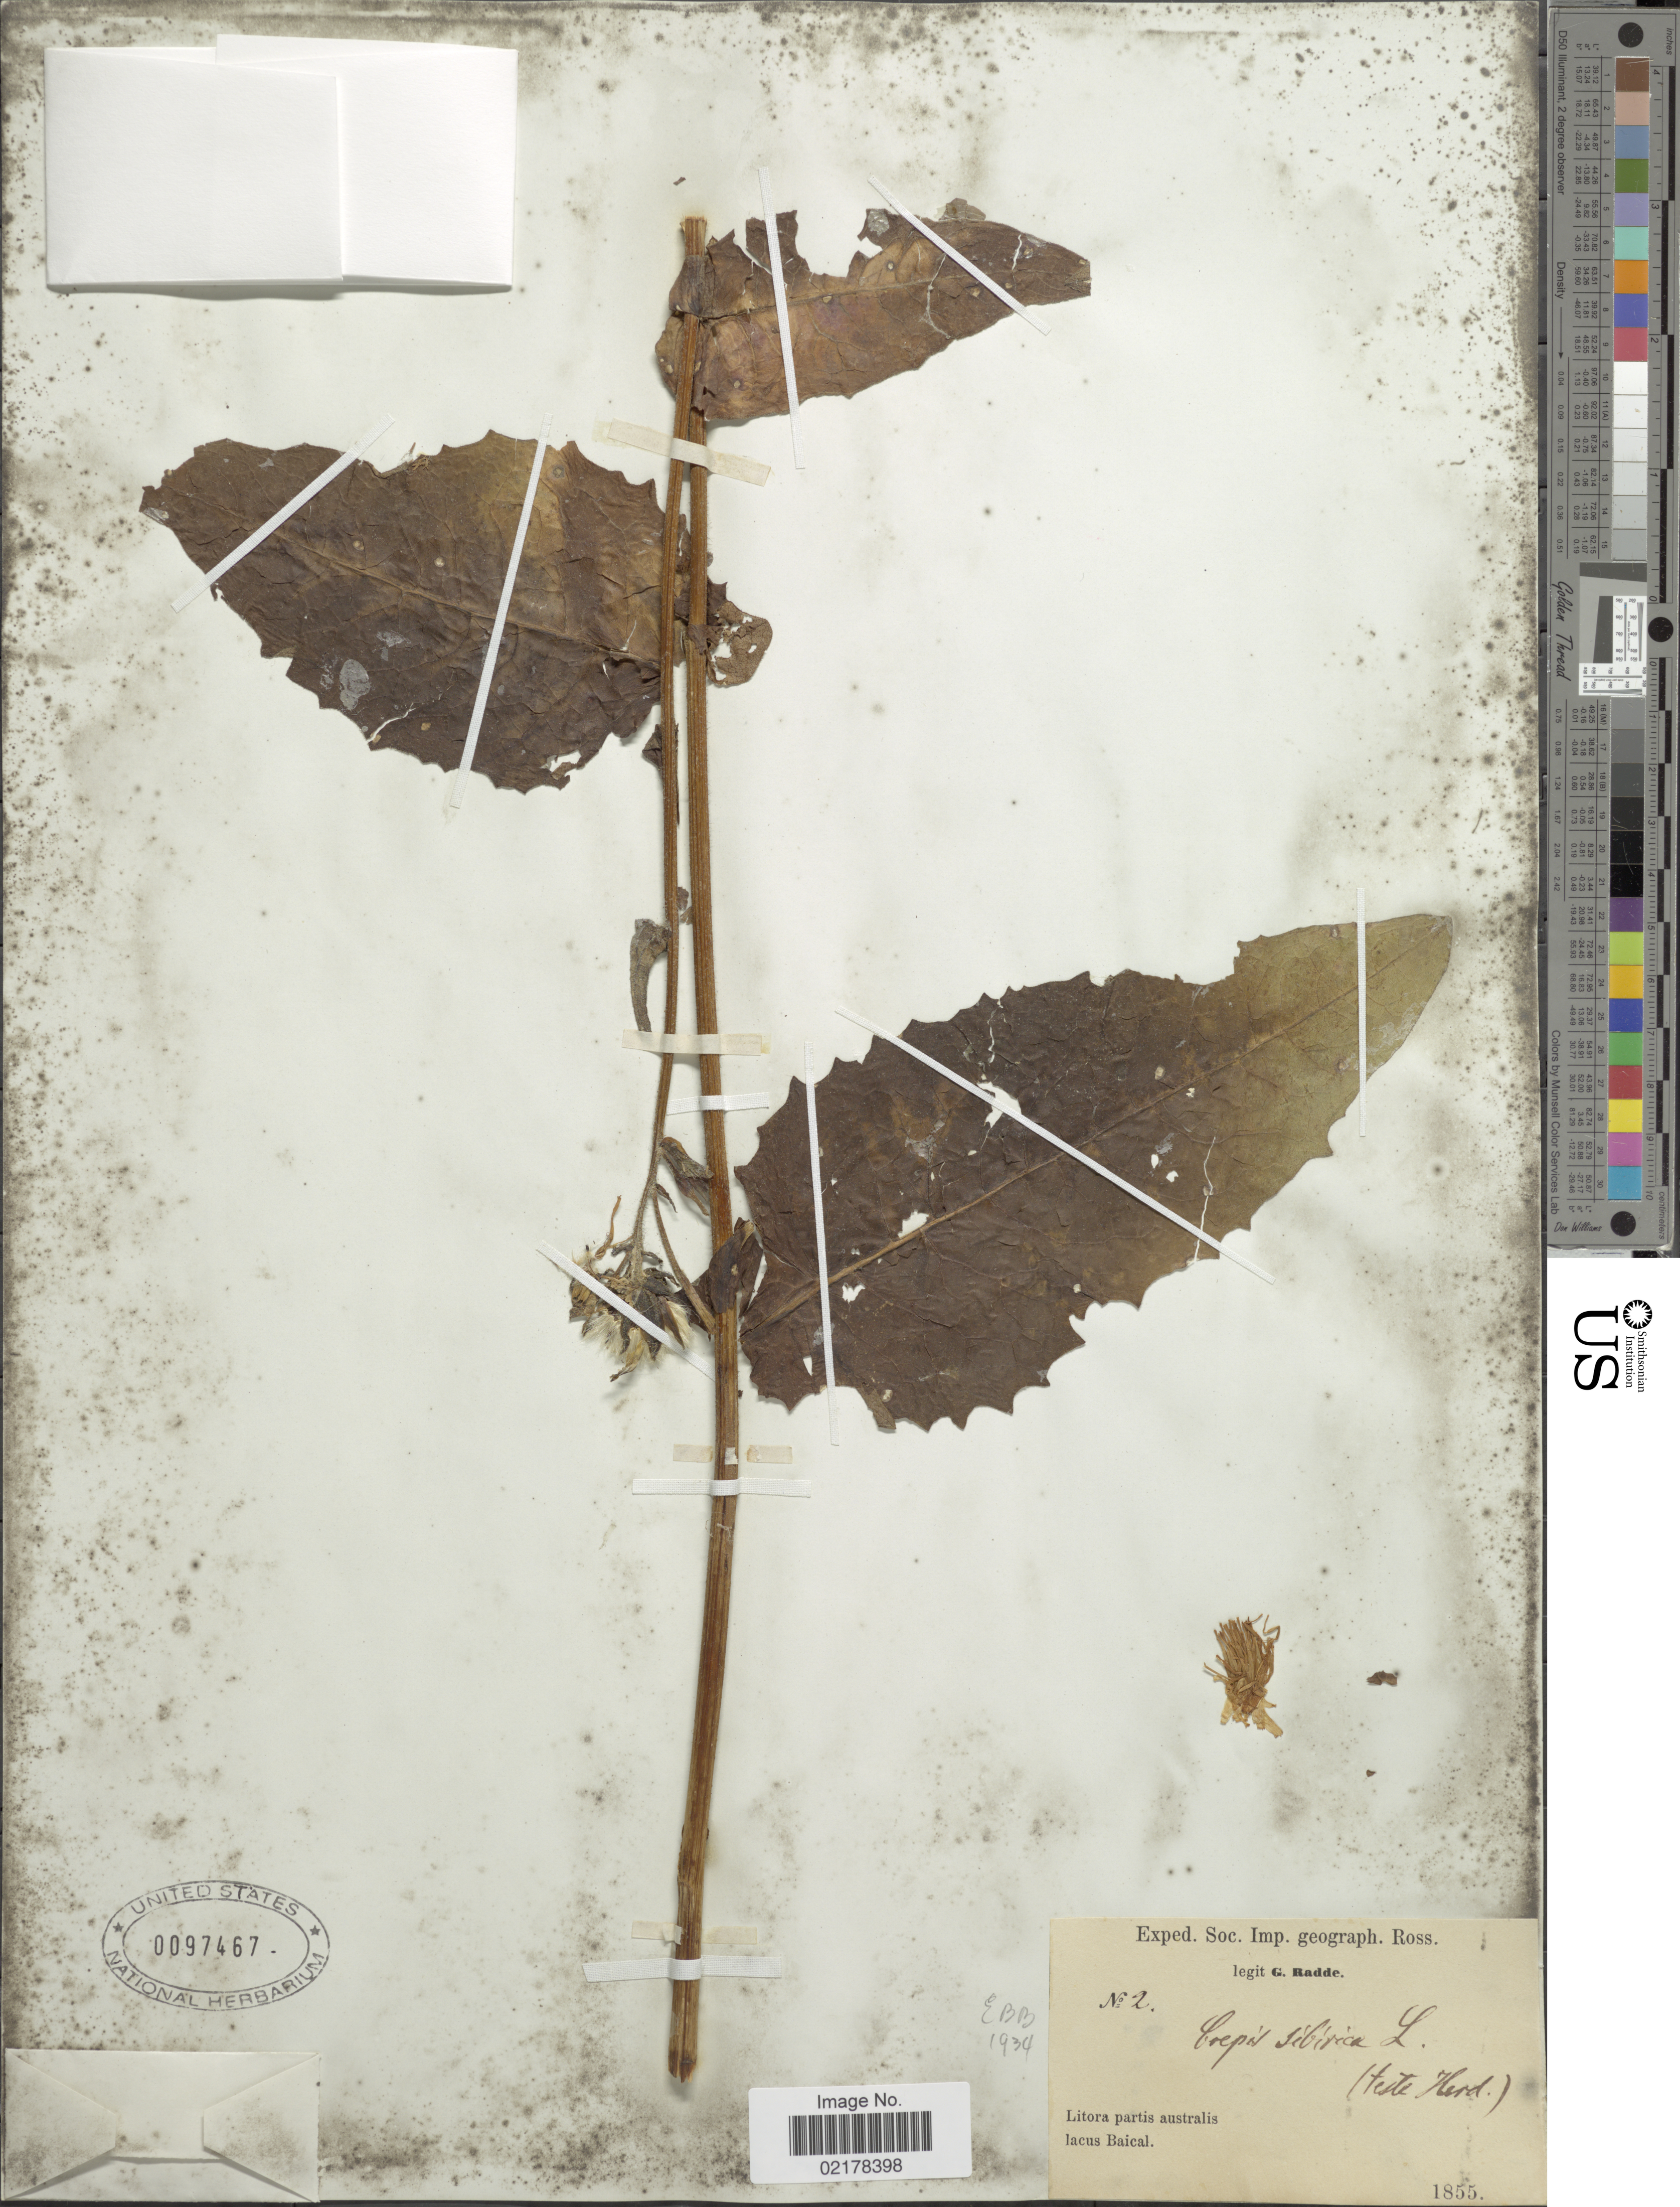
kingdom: Plantae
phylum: Tracheophyta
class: Magnoliopsida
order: Asterales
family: Asteraceae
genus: Crepis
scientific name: Crepis sibirica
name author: L.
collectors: G. F. R. J. von Radde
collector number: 2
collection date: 1855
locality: Litora partis australi lacus Baical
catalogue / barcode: US 97467